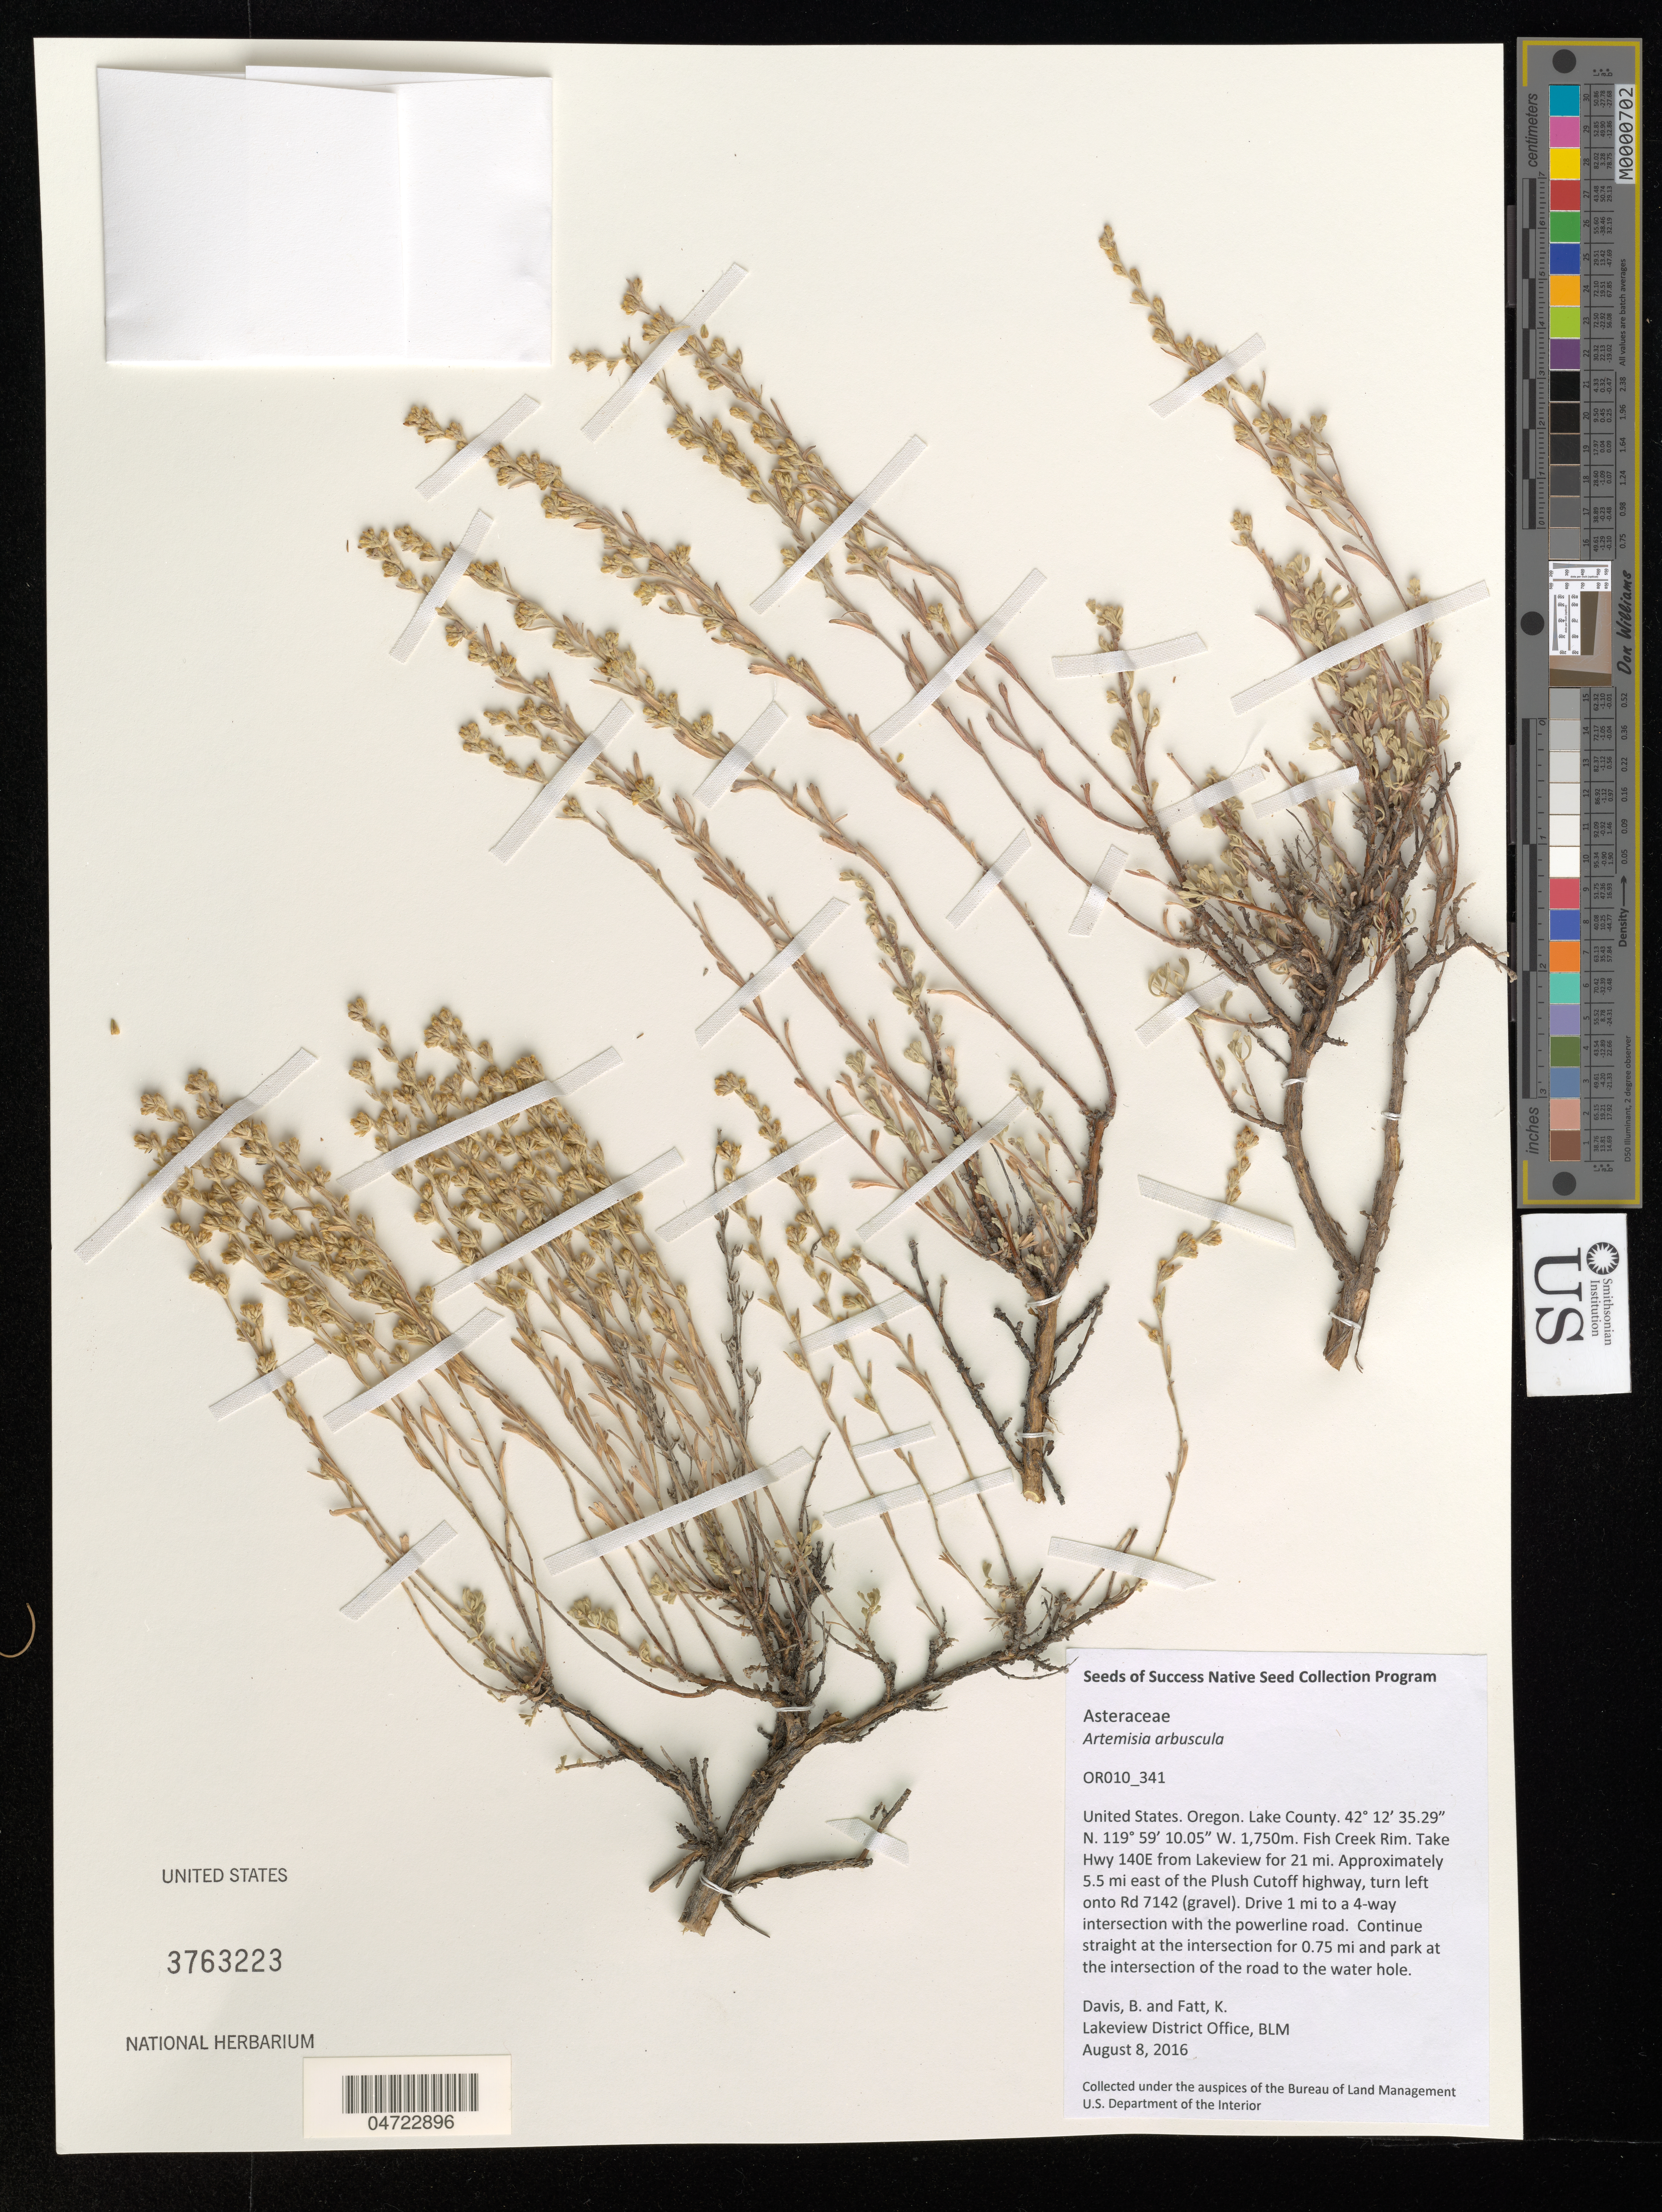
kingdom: Plantae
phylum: Tracheophyta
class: Magnoliopsida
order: Asterales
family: Asteraceae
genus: Artemisia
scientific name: Artemisia arbuscula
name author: Nutt.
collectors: B. Davis & K. Fatt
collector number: OR010_341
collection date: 2016-08-08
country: United States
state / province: Oregon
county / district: Lake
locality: Lake County. Fish Creek Rim. Take Hwy 140E from Lakeview for 21 mi. Approximately 5.5 mi east of the Plush Cutoff highway, turn left onto Rd 7142 (gravel). Drive 1 mi to a 4-way intersection with the powerline road. Continue straight at the intersection for 0.75 mi and park at the intersection of the road to the water hole.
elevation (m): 1750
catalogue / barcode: US 3763223